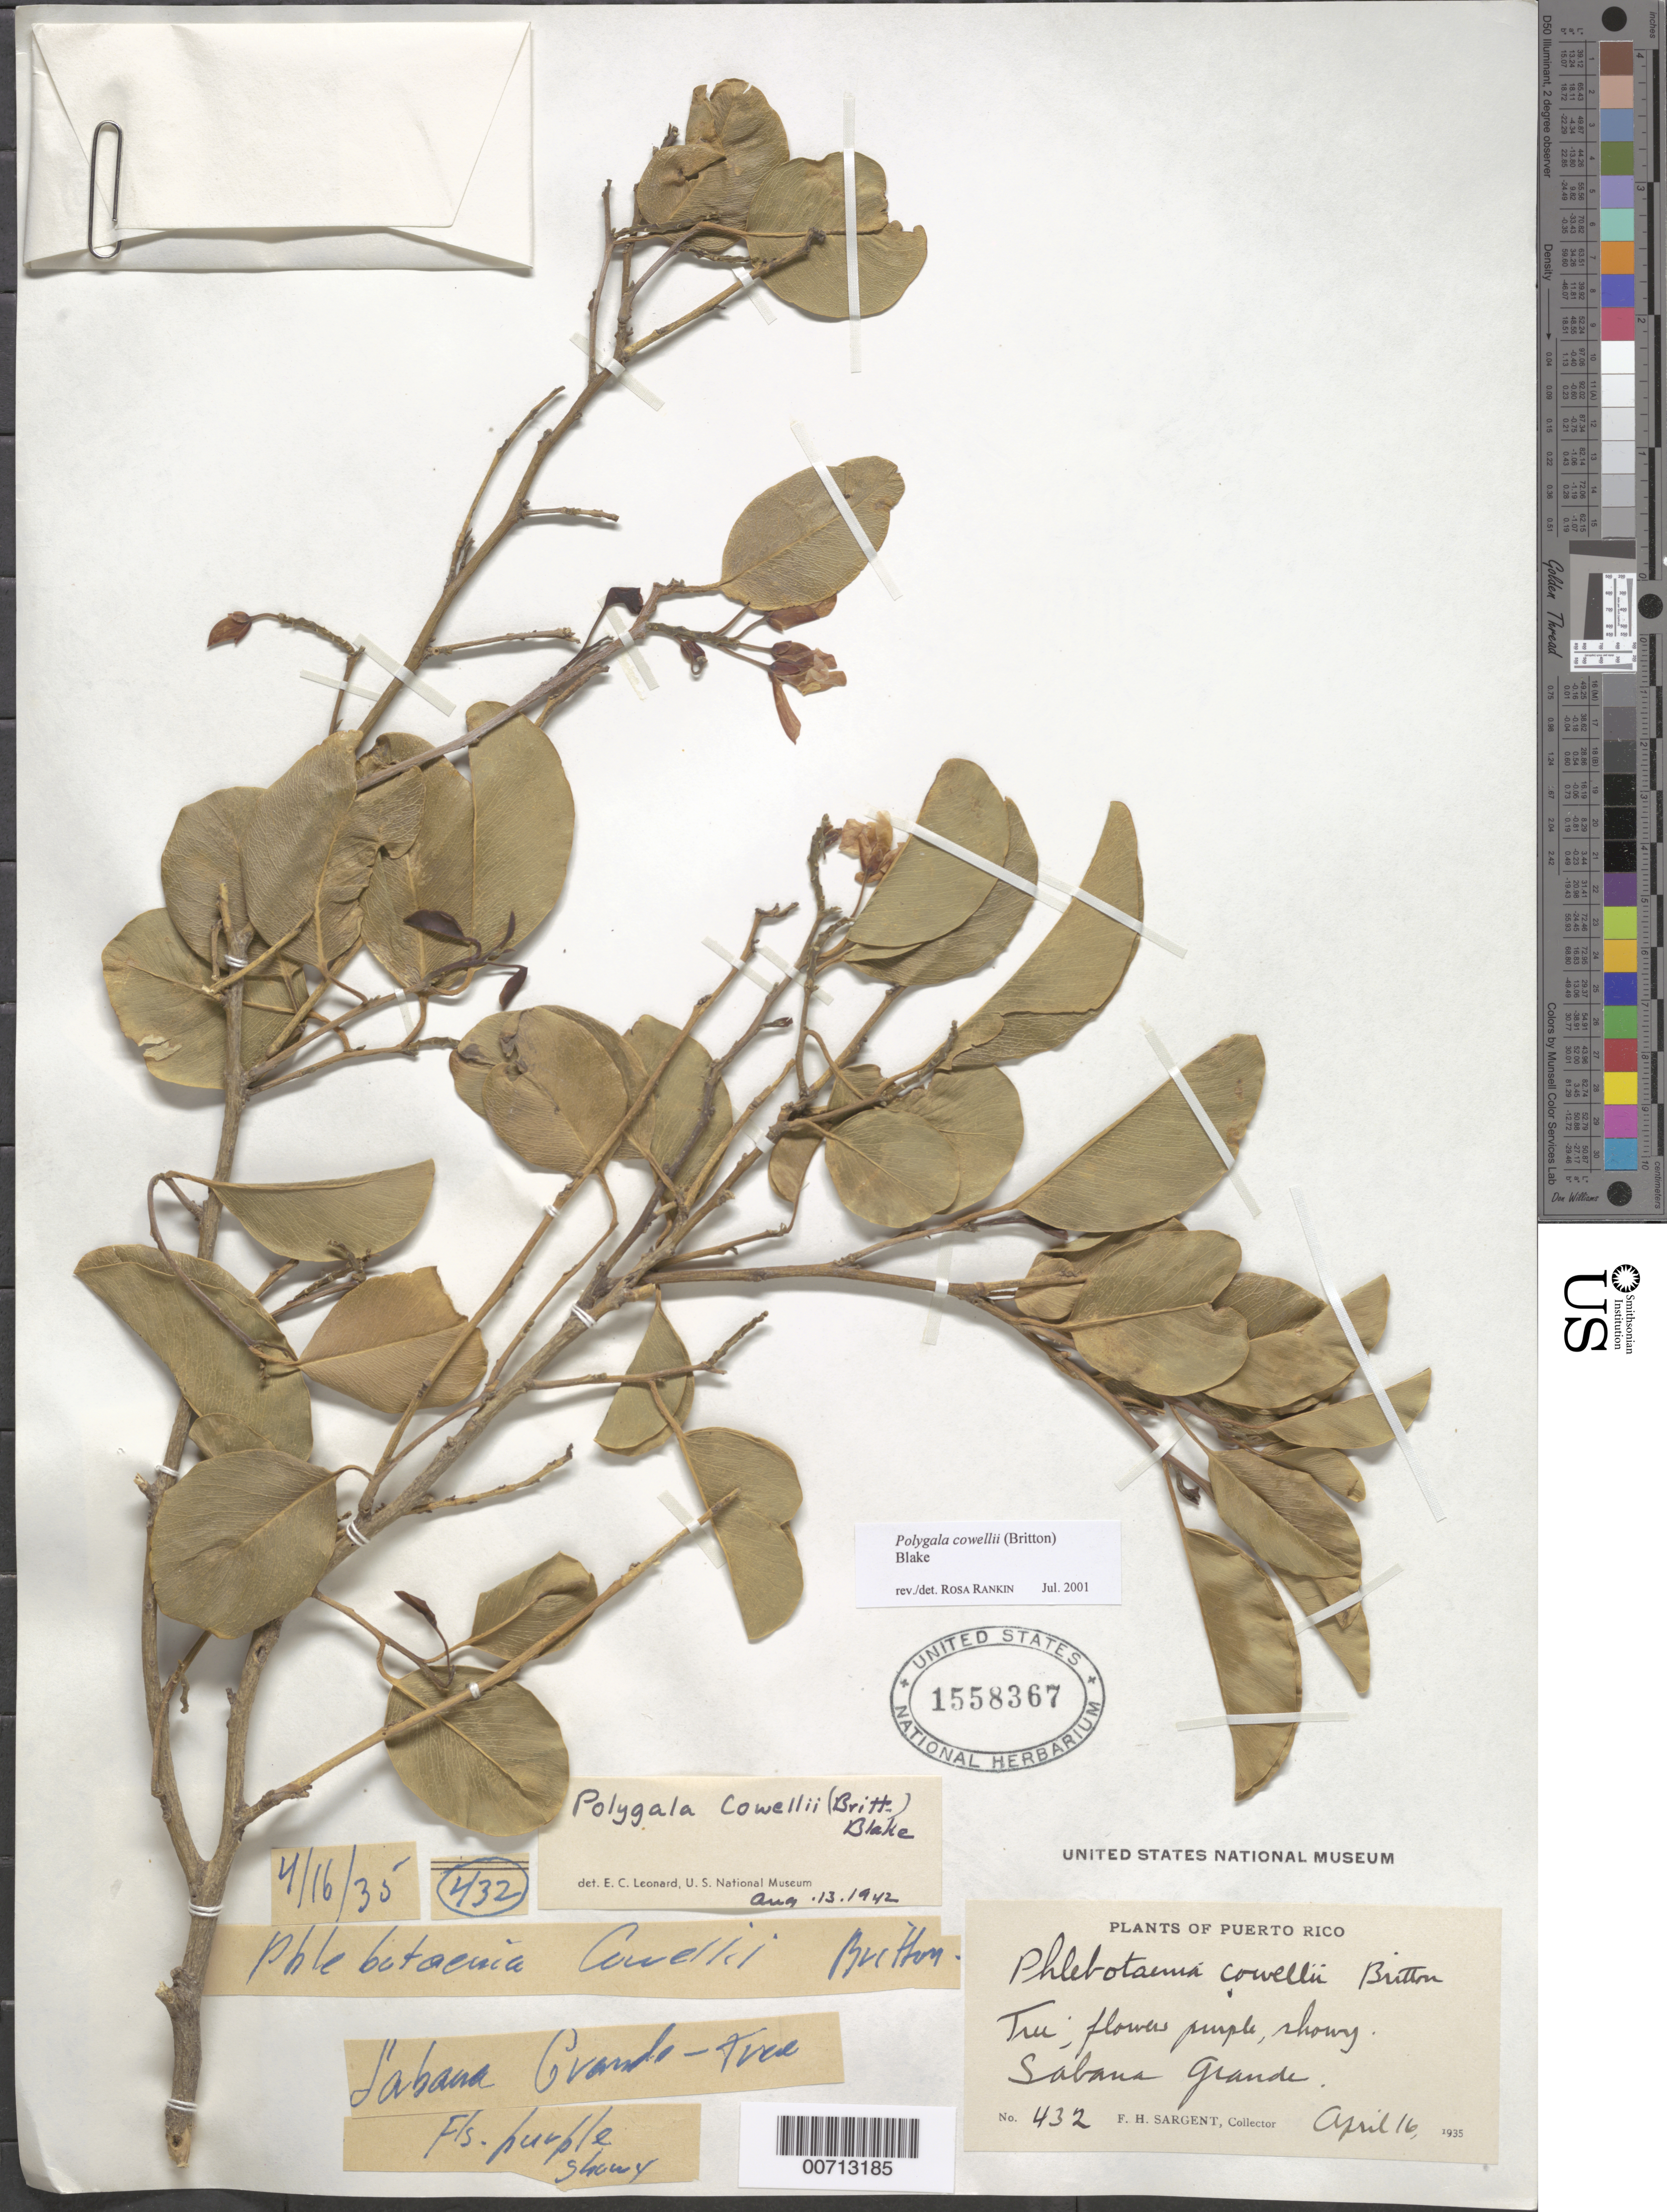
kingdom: Plantae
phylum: Tracheophyta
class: Magnoliopsida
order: Fabales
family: Polygalaceae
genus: Phlebotaenia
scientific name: Phlebotaenia cowellii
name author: Britton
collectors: F. H. Sargent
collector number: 432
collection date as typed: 16 Apr 1935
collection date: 1935-04-16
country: Puerto Rico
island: Greater Antilles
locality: Sabana Grande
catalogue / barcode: US 1558367